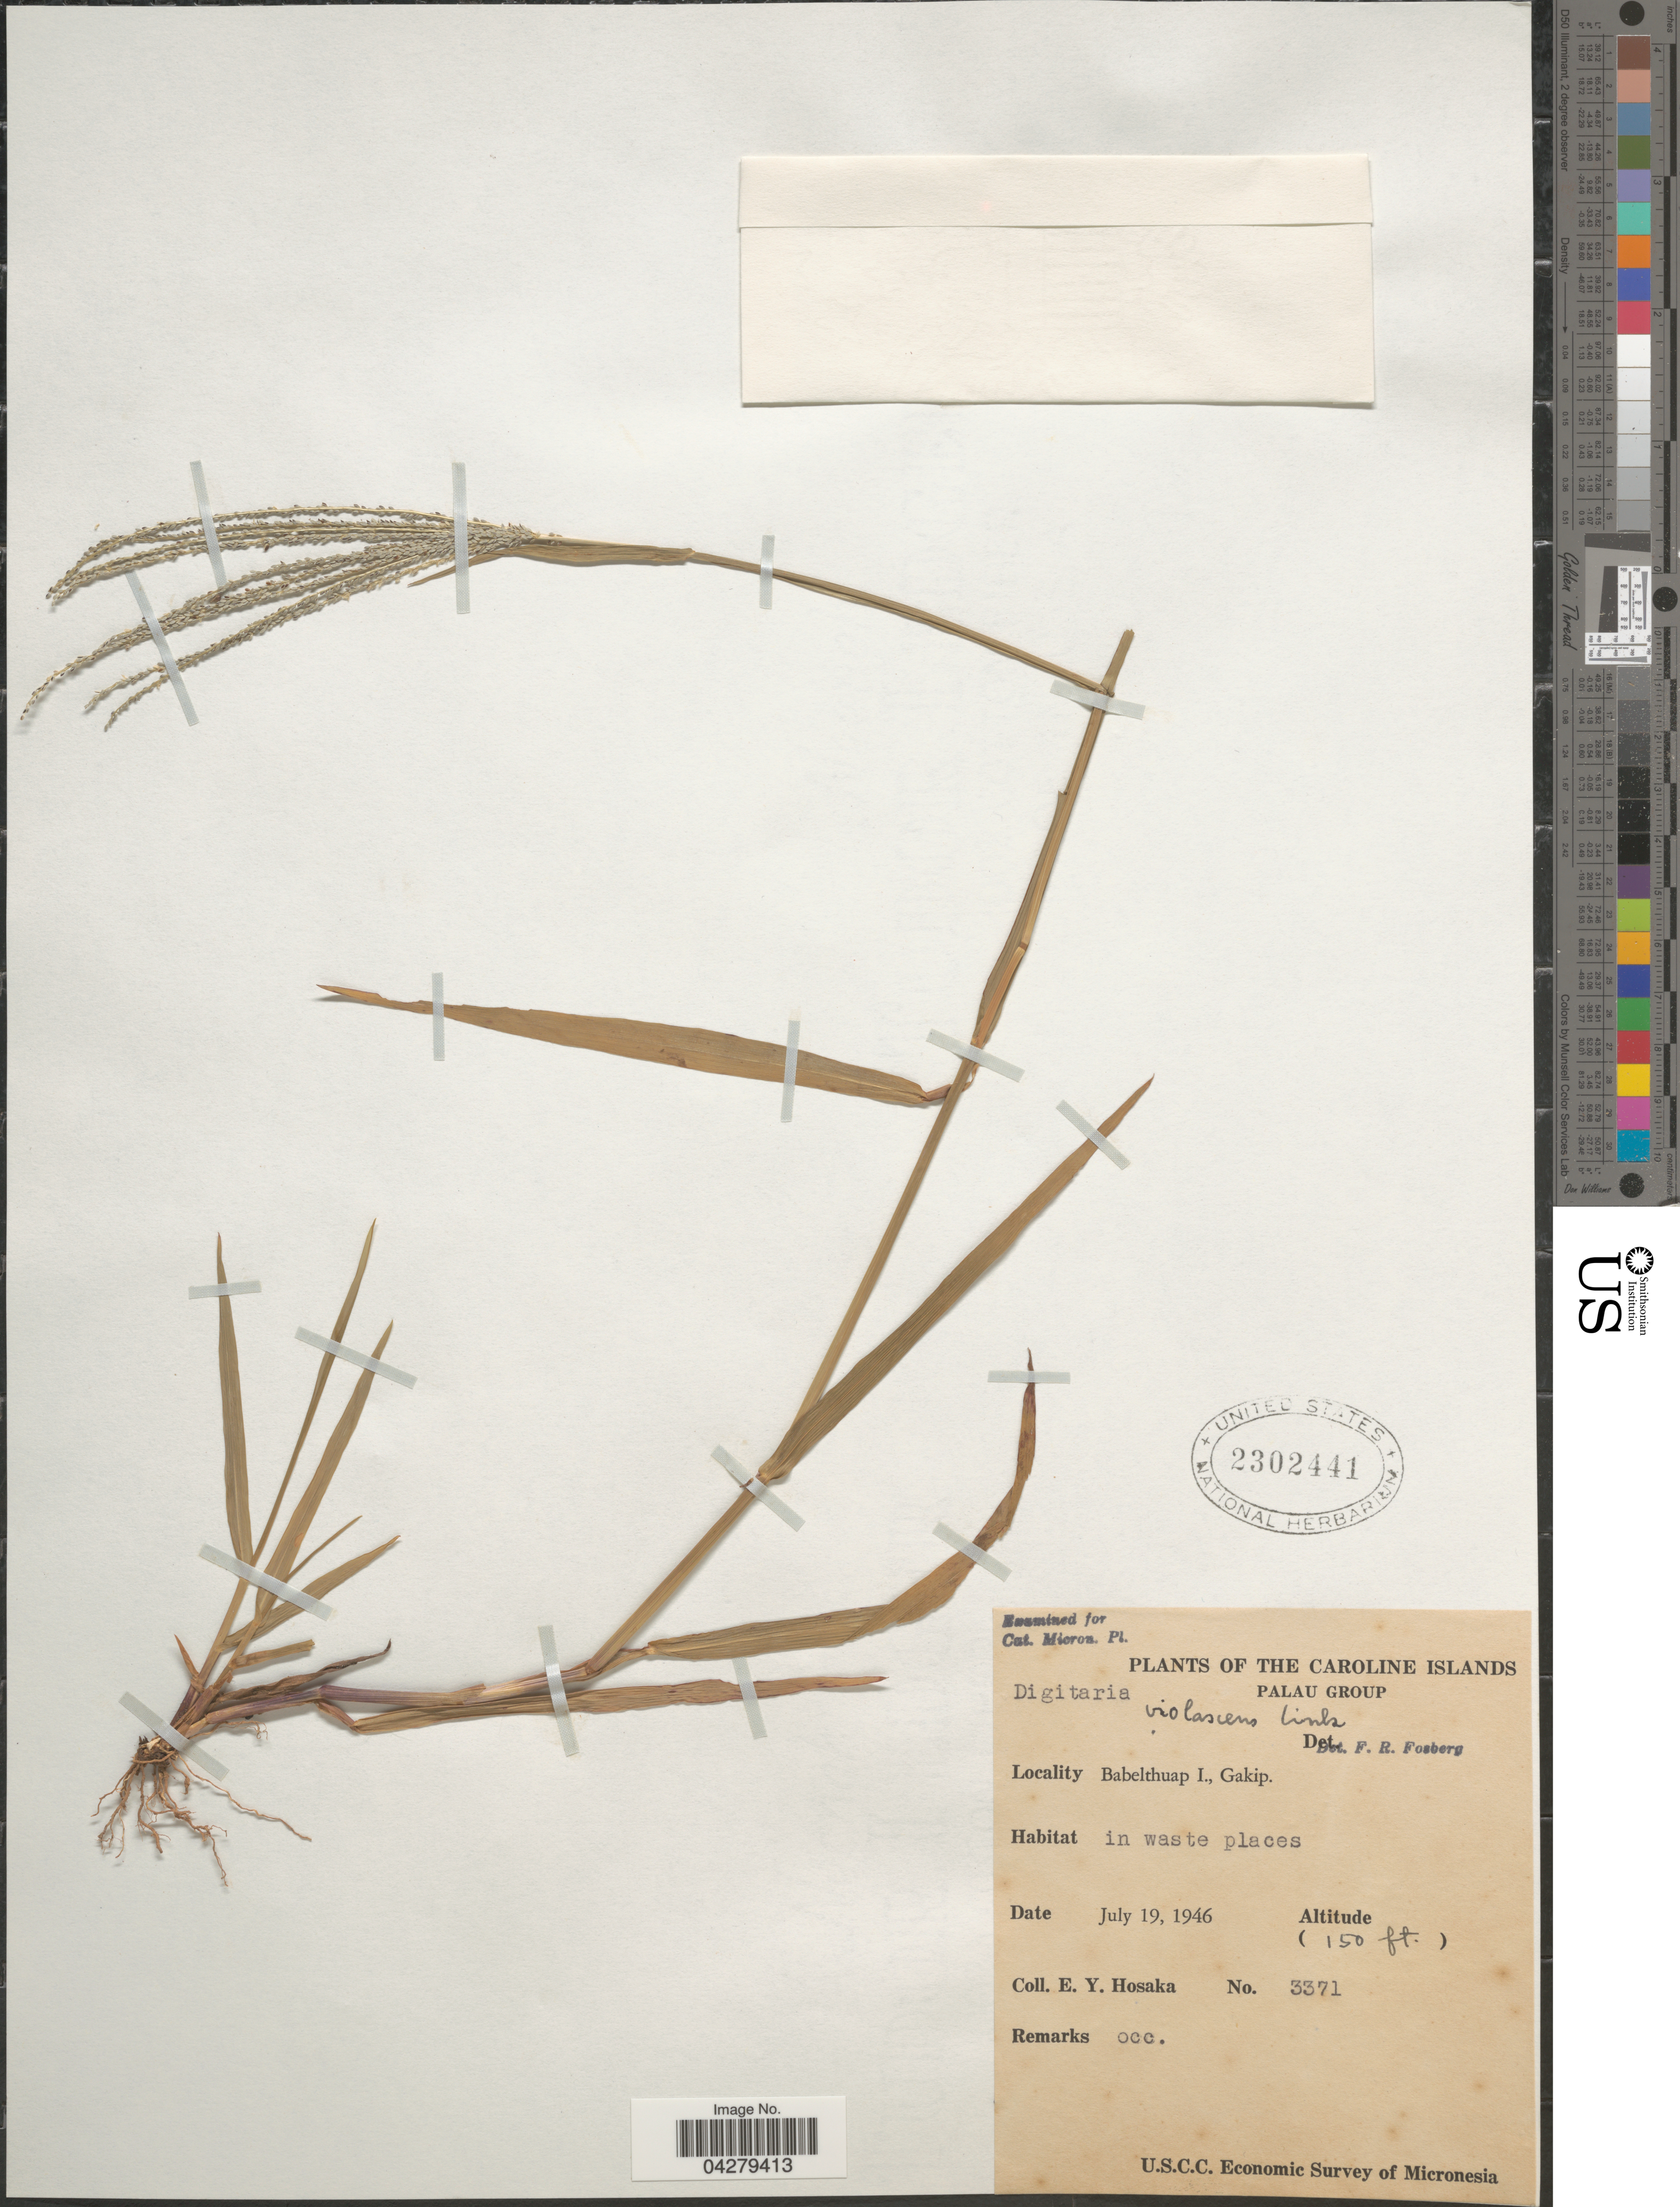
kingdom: Plantae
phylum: Tracheophyta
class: Liliopsida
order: Poales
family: Poaceae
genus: Digitaria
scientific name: Digitaria violascens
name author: Link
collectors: E. Y. Hosaka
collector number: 3371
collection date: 1946-07-19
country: Palau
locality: The Caroline Islands. Palau Group. Babelthuap I., Gakip. U.S.C.C. Economic Survey of Micronesia.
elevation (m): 46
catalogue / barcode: US 2302441